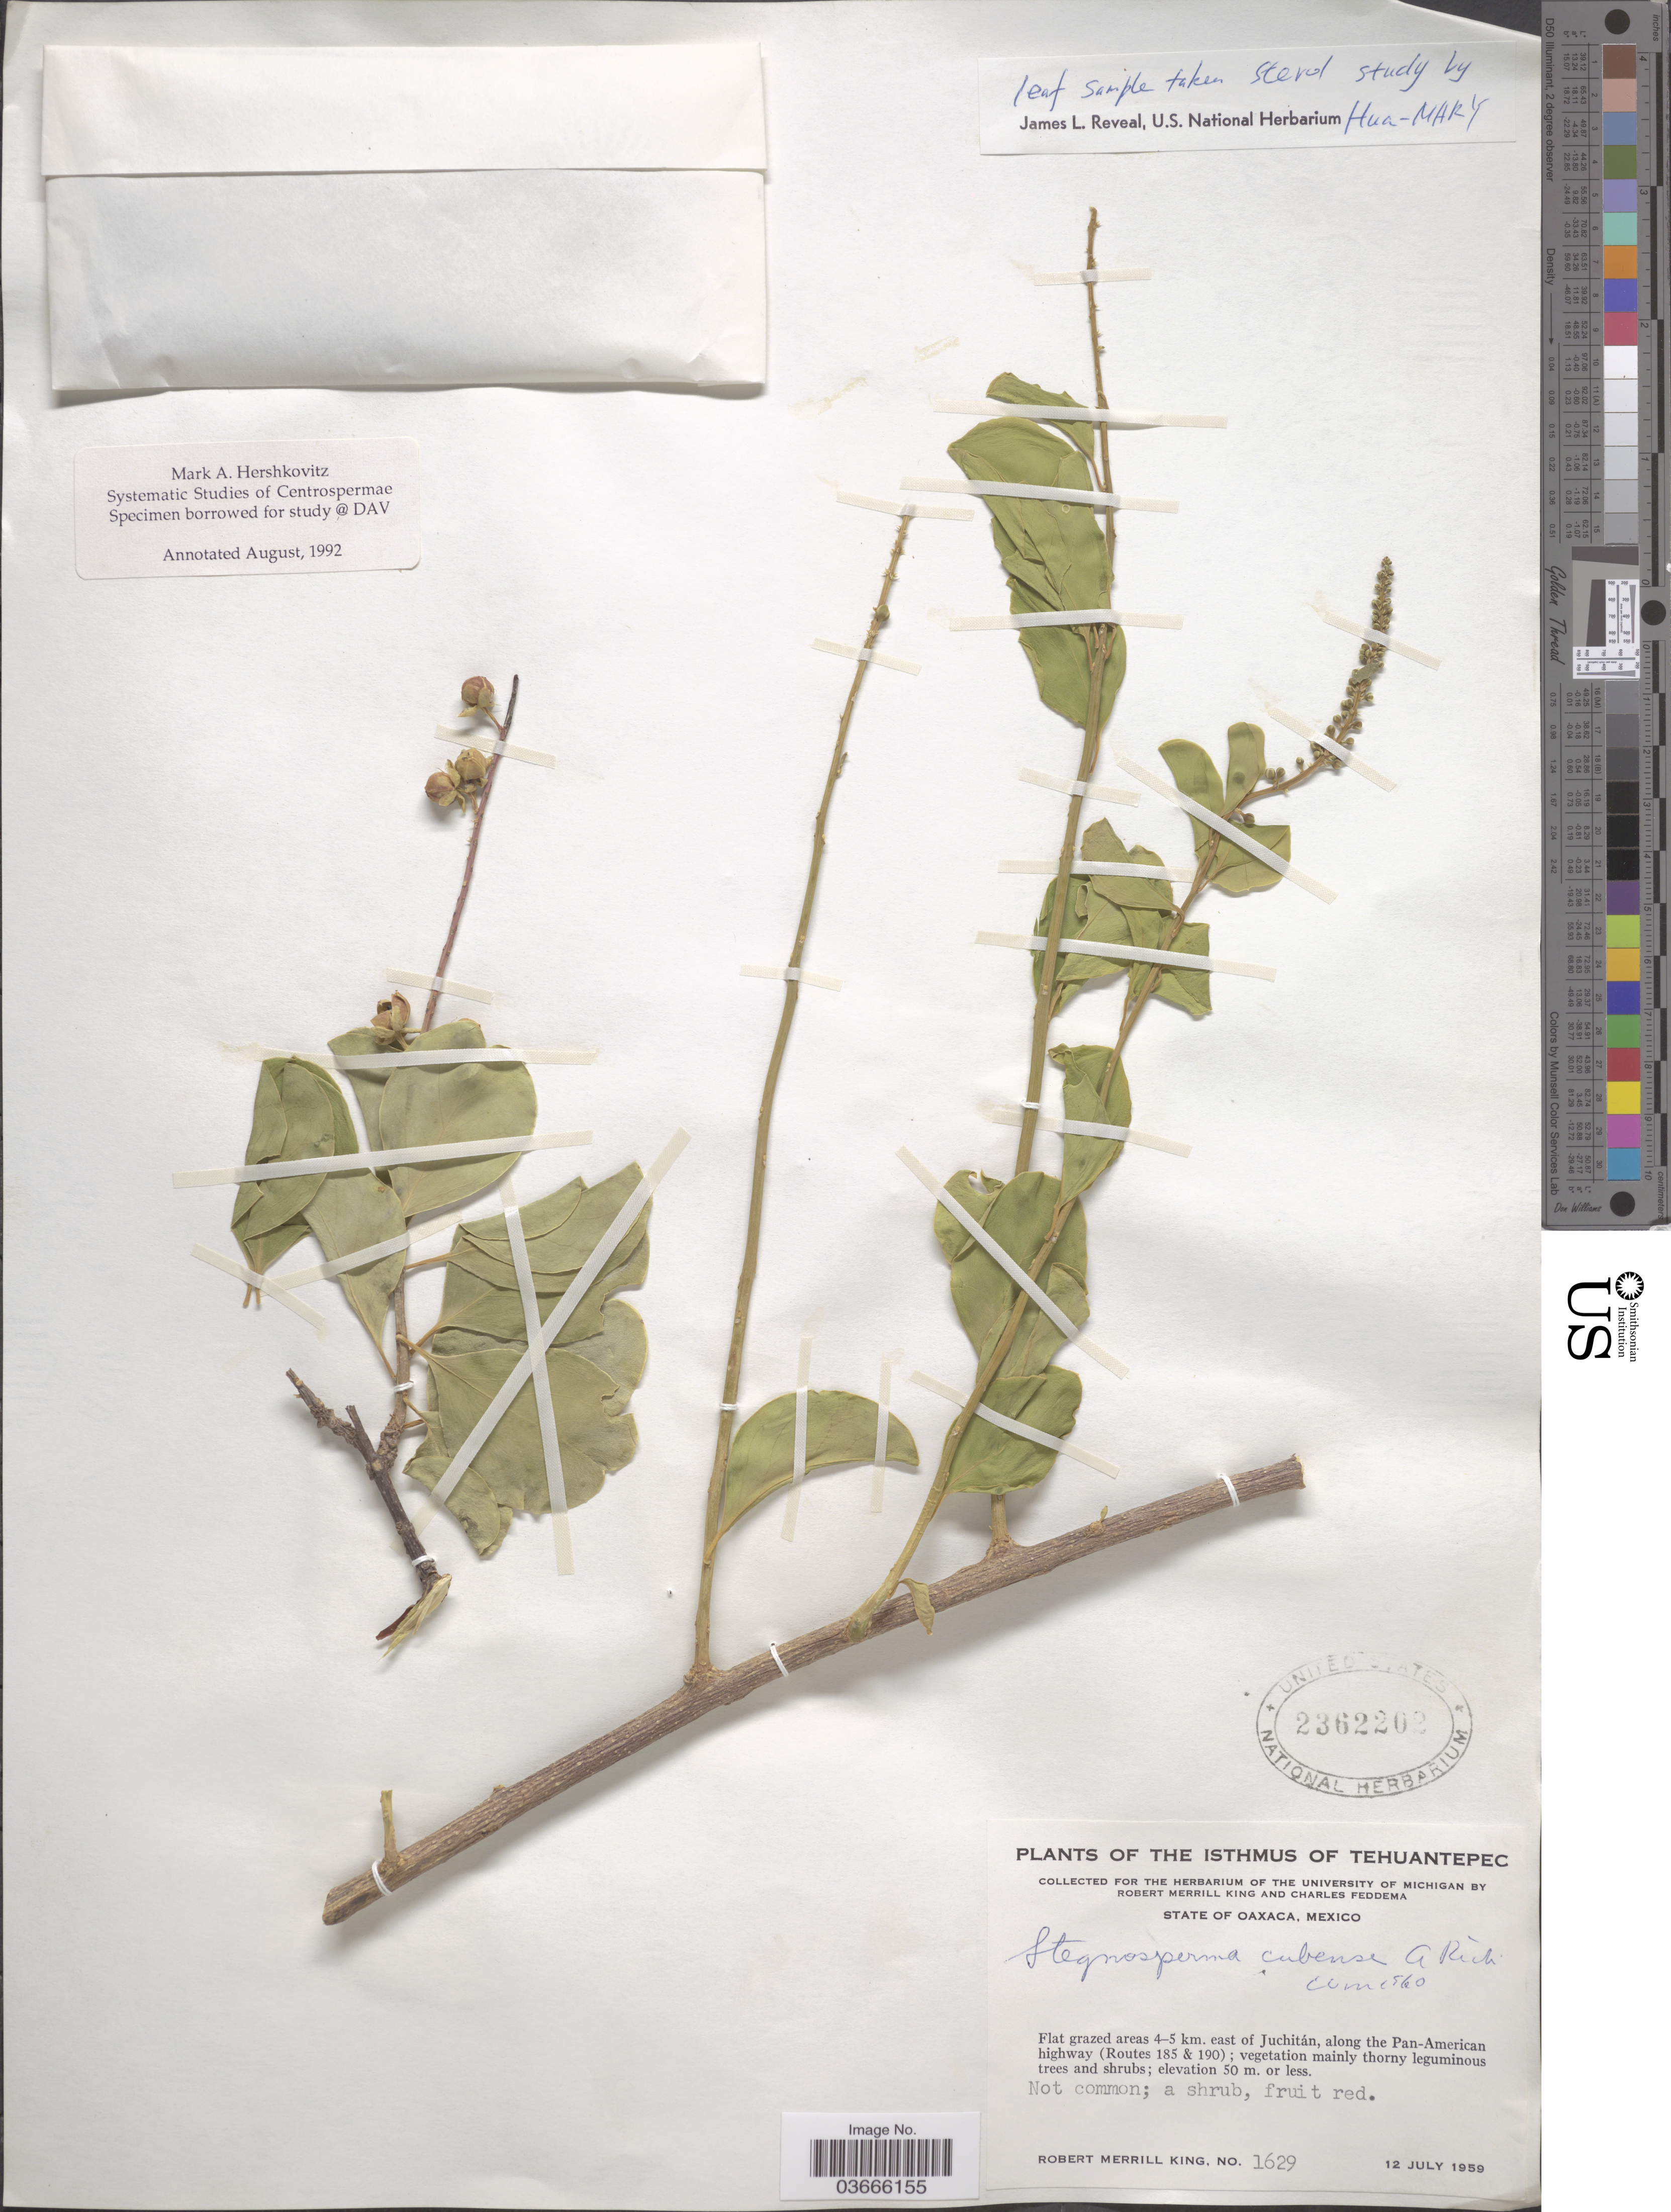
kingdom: Plantae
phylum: Tracheophyta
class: Magnoliopsida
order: Caryophyllales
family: Stegnospermataceae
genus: Stegnosperma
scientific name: Stegnosperma cubense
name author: A. Rich.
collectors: R. M. King & C. Feddema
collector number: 1629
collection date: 1959-07-12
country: Mexico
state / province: Oaxaca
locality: The Isthmus of Tehuantepec. Flat grazed areas 4-5 km. east of Juchitán, along the Pan-American highway (Routes 185 & 190).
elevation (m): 50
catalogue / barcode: US 2362202